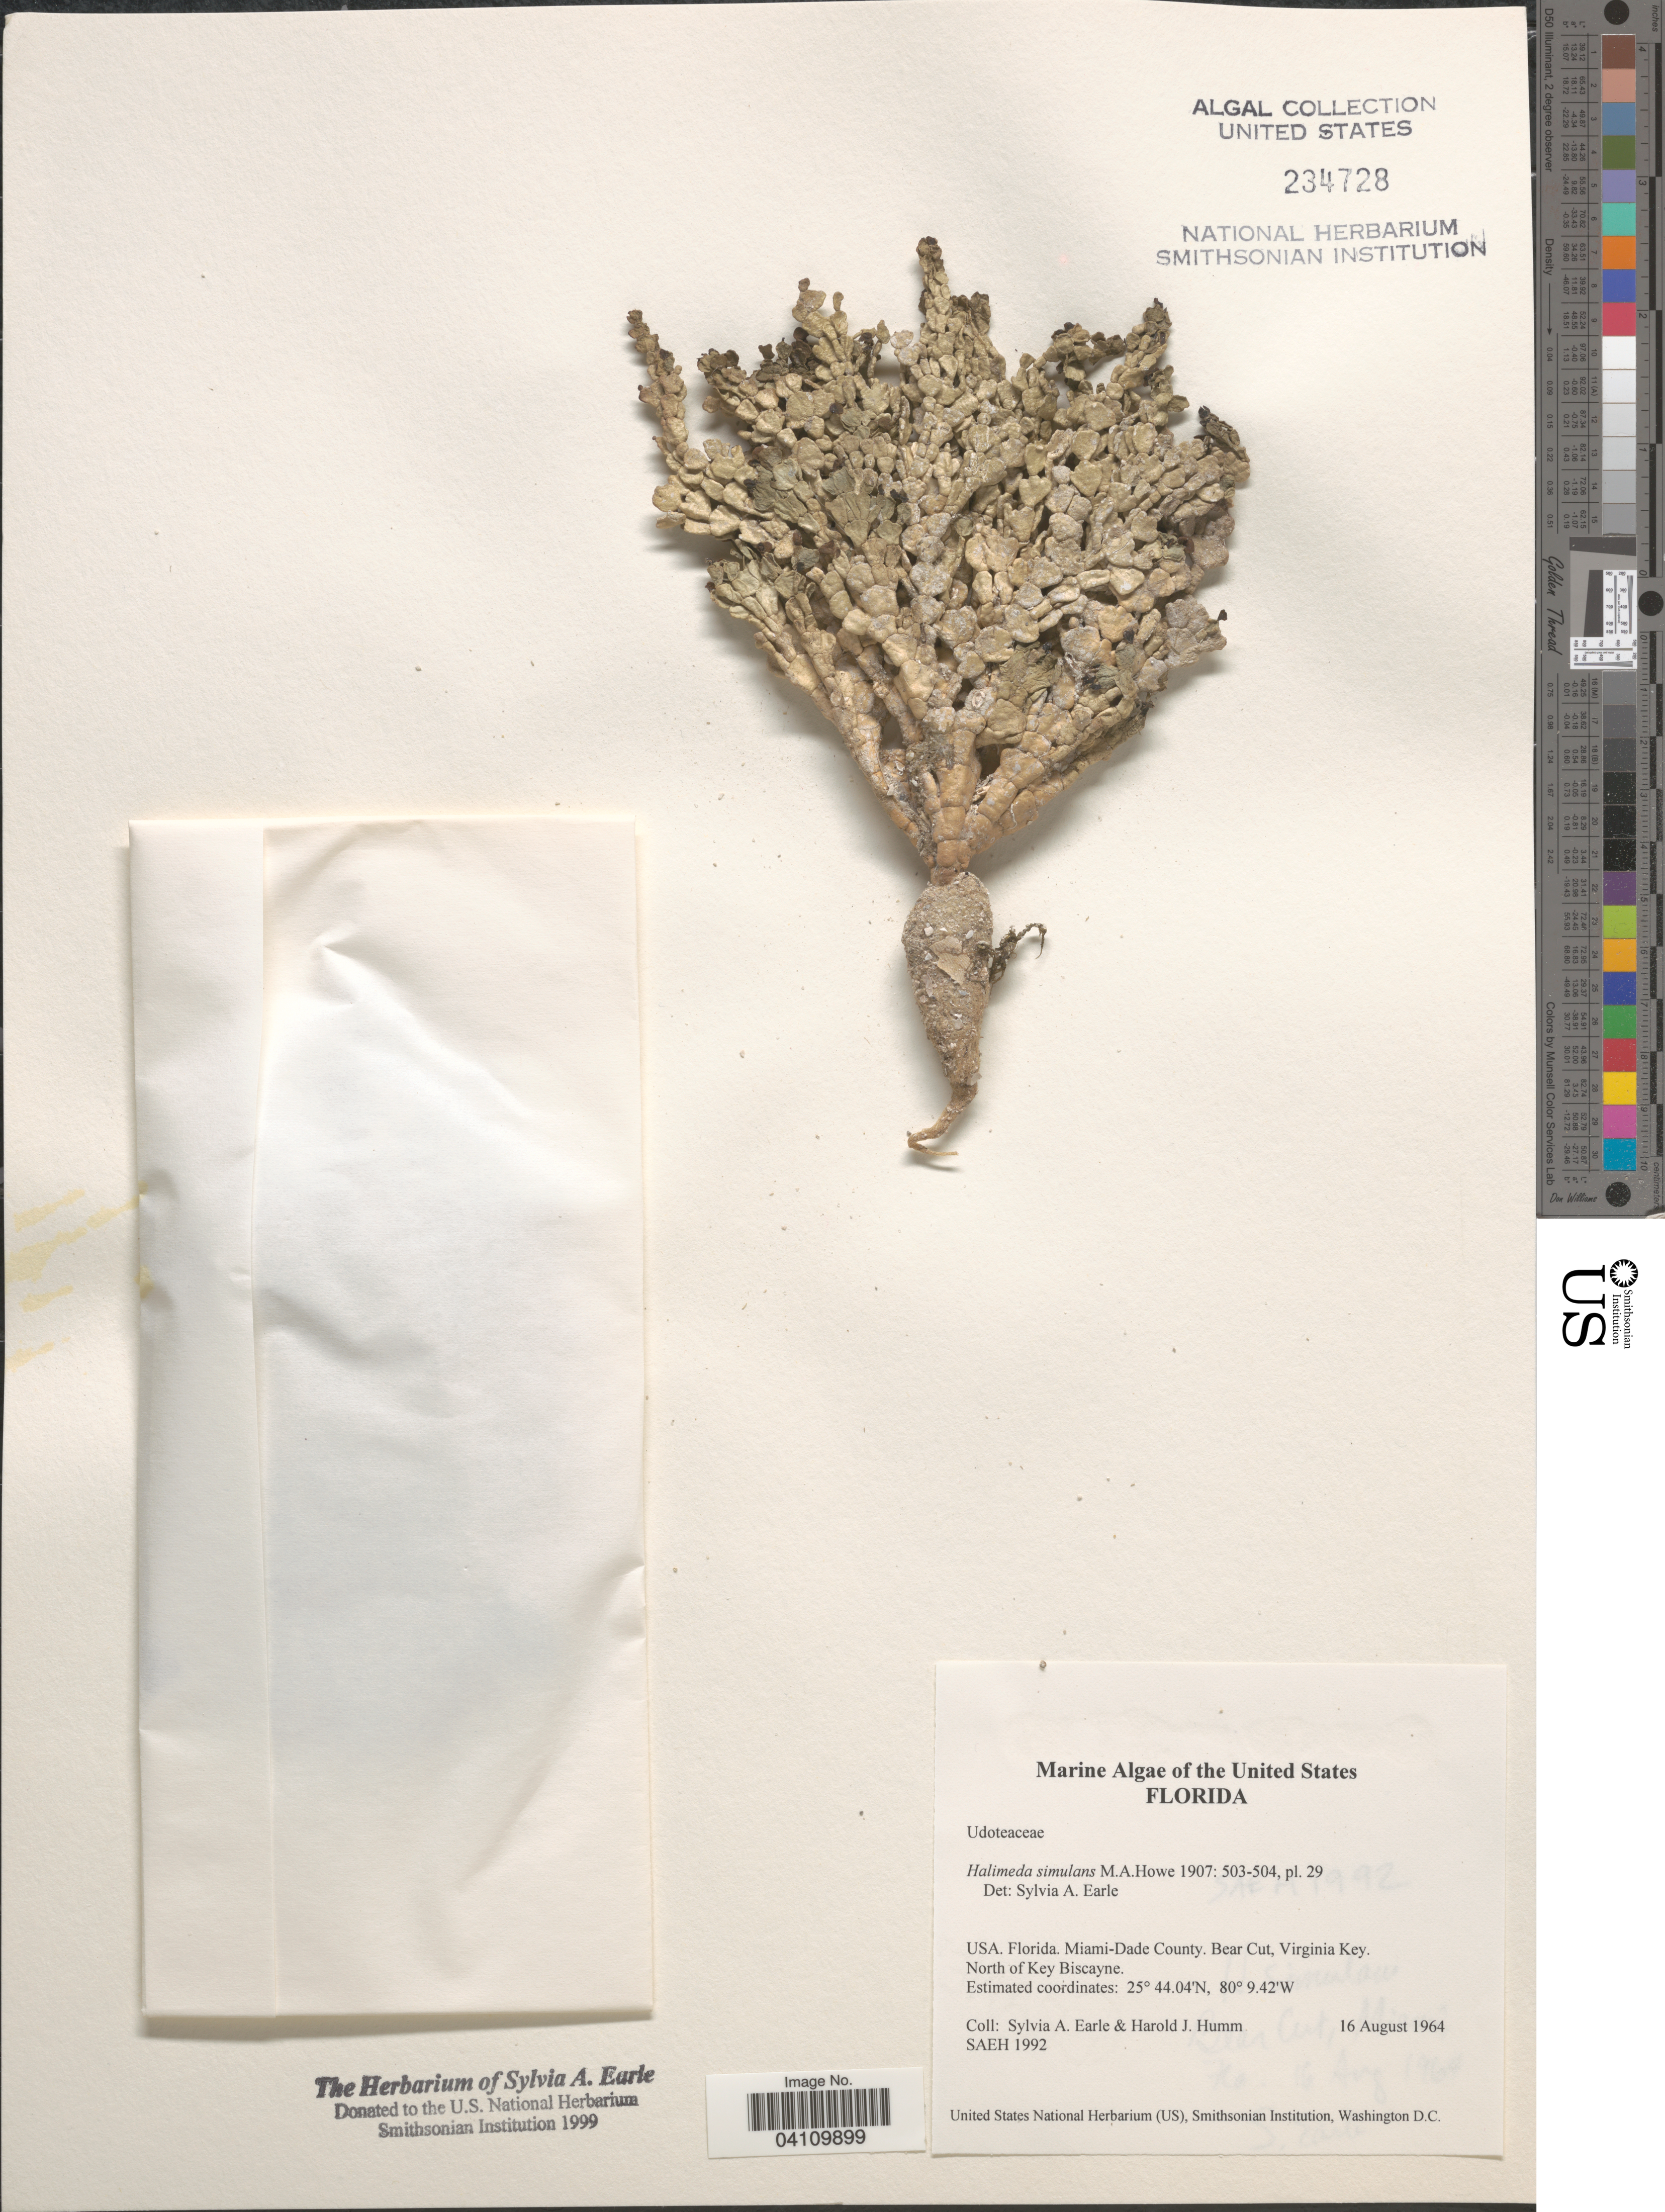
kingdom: Plantae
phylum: Chlorophyta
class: Ulvophyceae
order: Bryopsidales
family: Halimedaceae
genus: Halimeda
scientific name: Halimeda simulans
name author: M. Howe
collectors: S. A. Earle & H. J. Humm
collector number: SAEH 1992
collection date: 1964-08-16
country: United States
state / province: Florida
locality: Miami-Dade County. Bear Cut, Virginia Key. North of Key Biscayne.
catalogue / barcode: US 234728